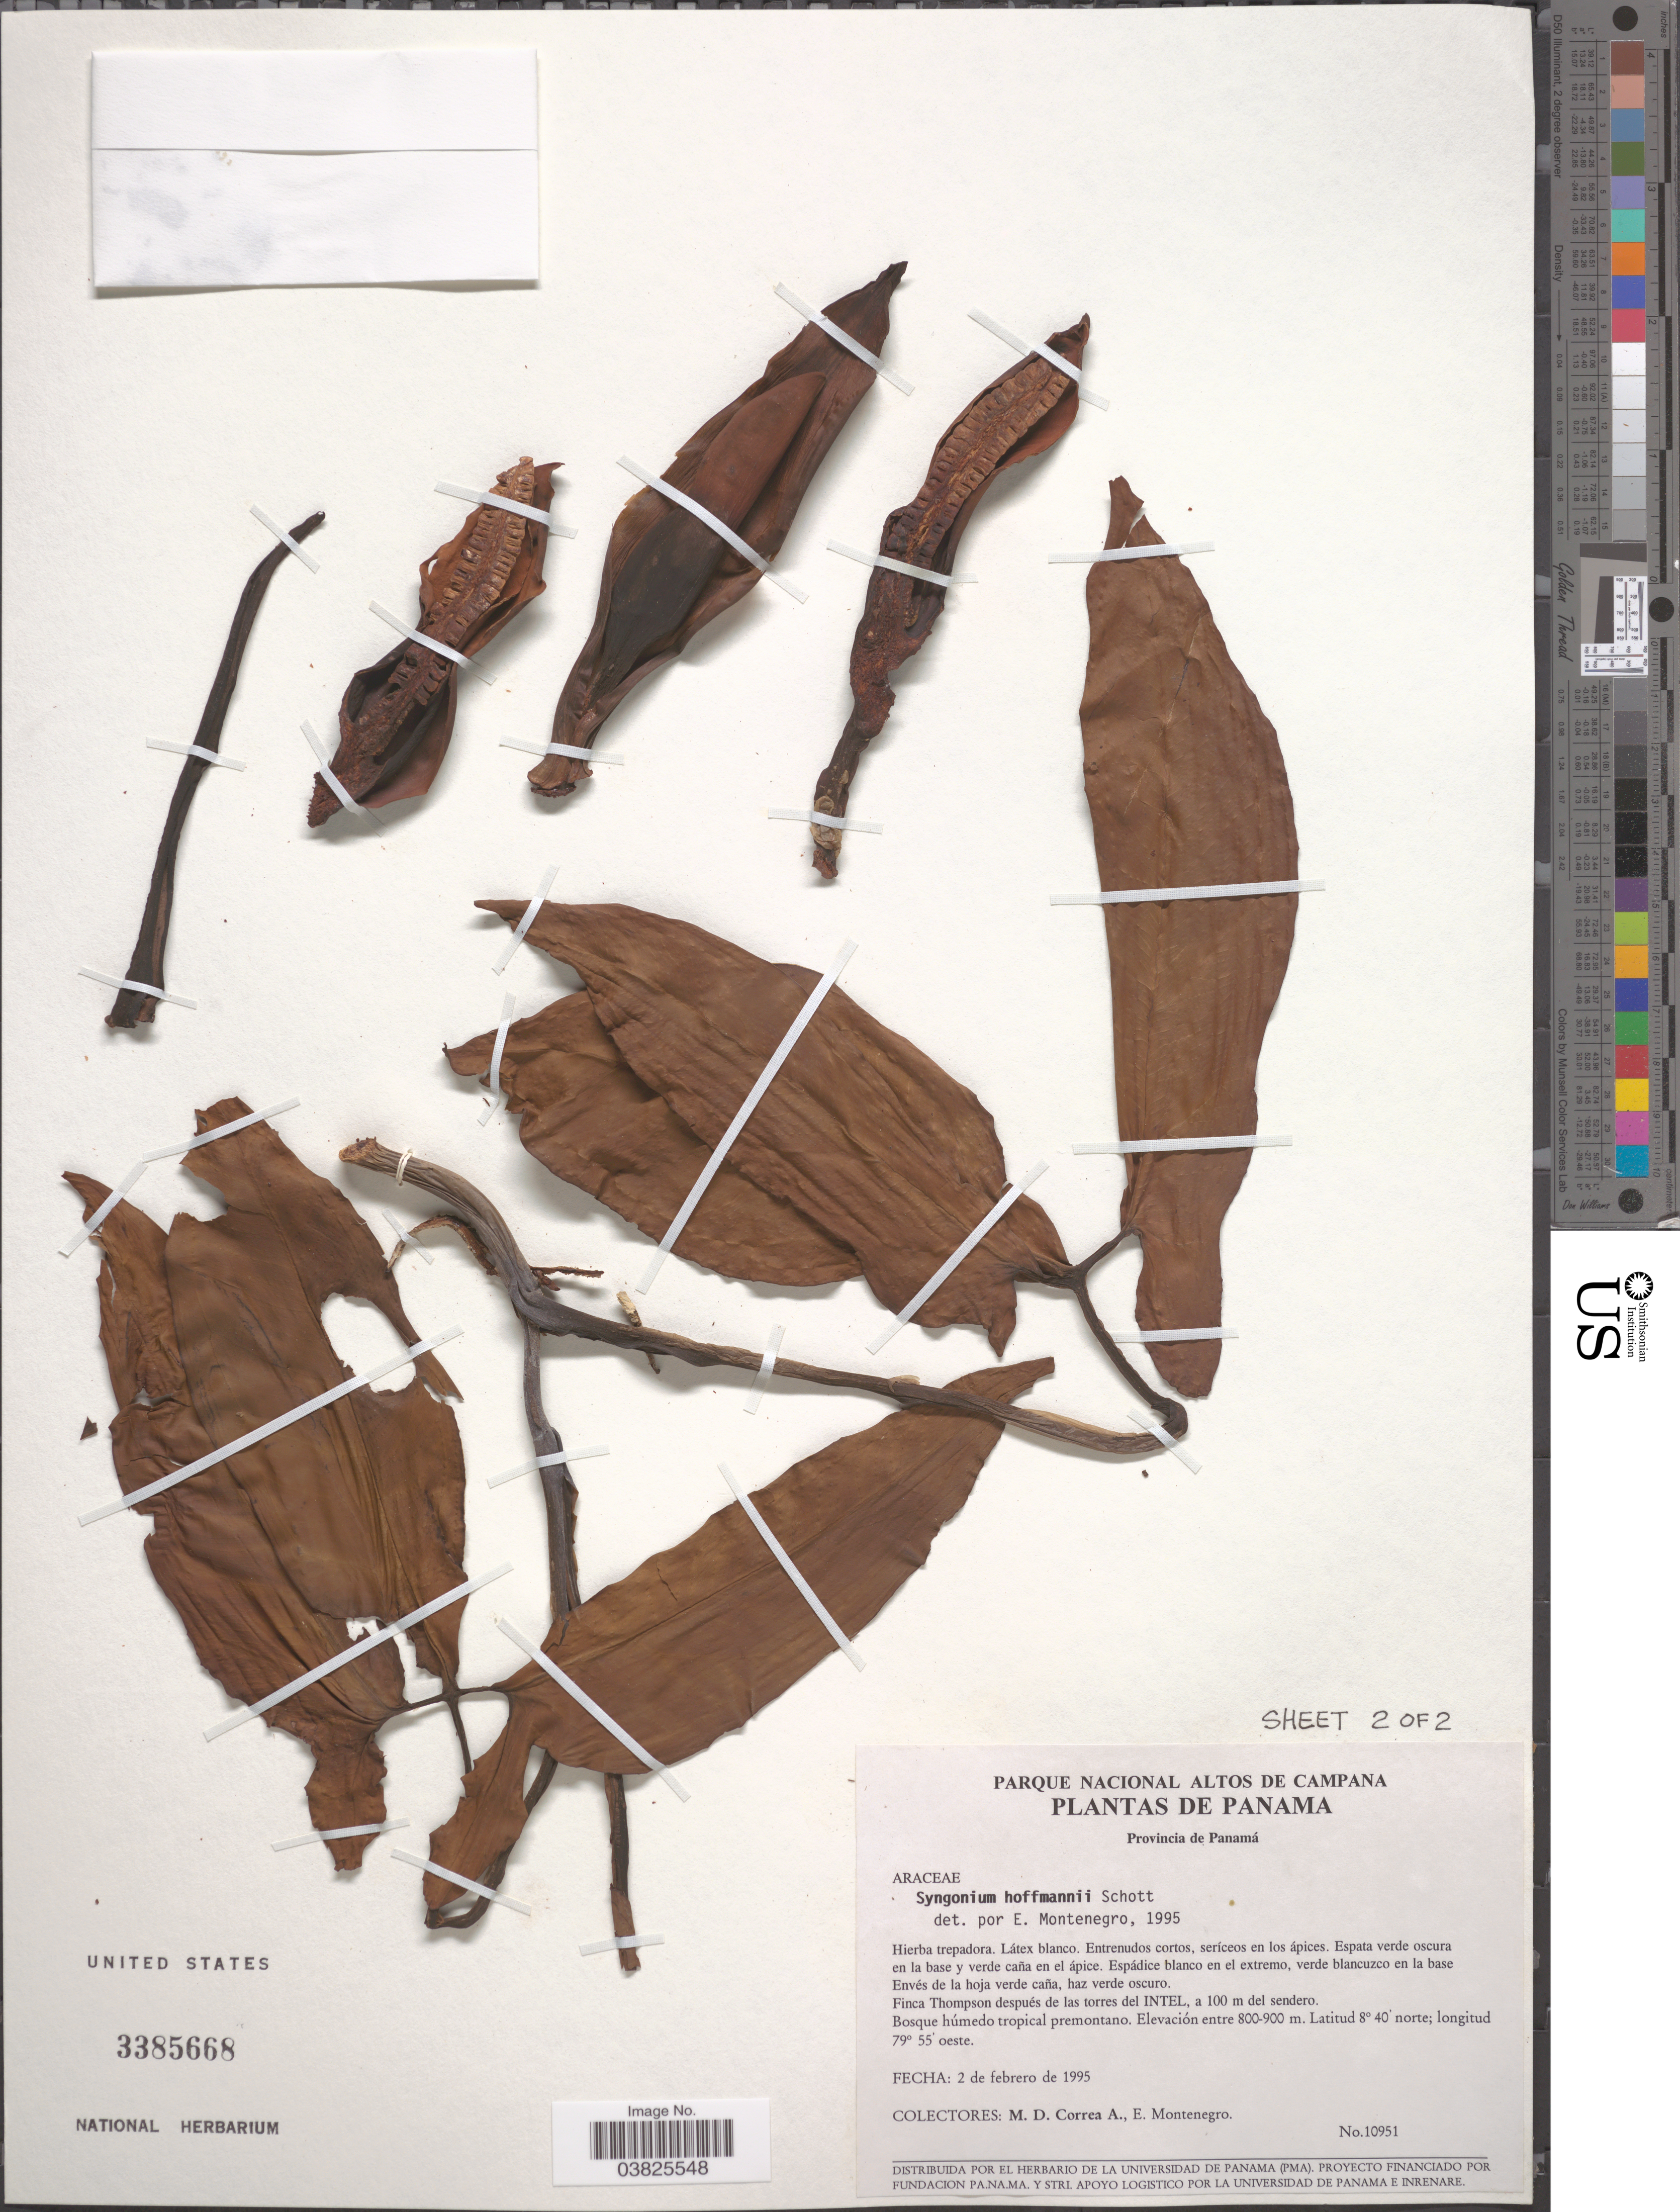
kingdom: Plantae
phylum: Tracheophyta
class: Liliopsida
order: Alismatales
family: Araceae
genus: Syngonium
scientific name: Syngonium hoffmannii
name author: Schott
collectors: M. D. Corrêa-A. & E. Montenegro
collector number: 10951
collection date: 1995-02-02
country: Panama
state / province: Panamá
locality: Finca Thompson después de las torres del Intel, a 100 m del sendero.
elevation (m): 800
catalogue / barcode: US 3385668